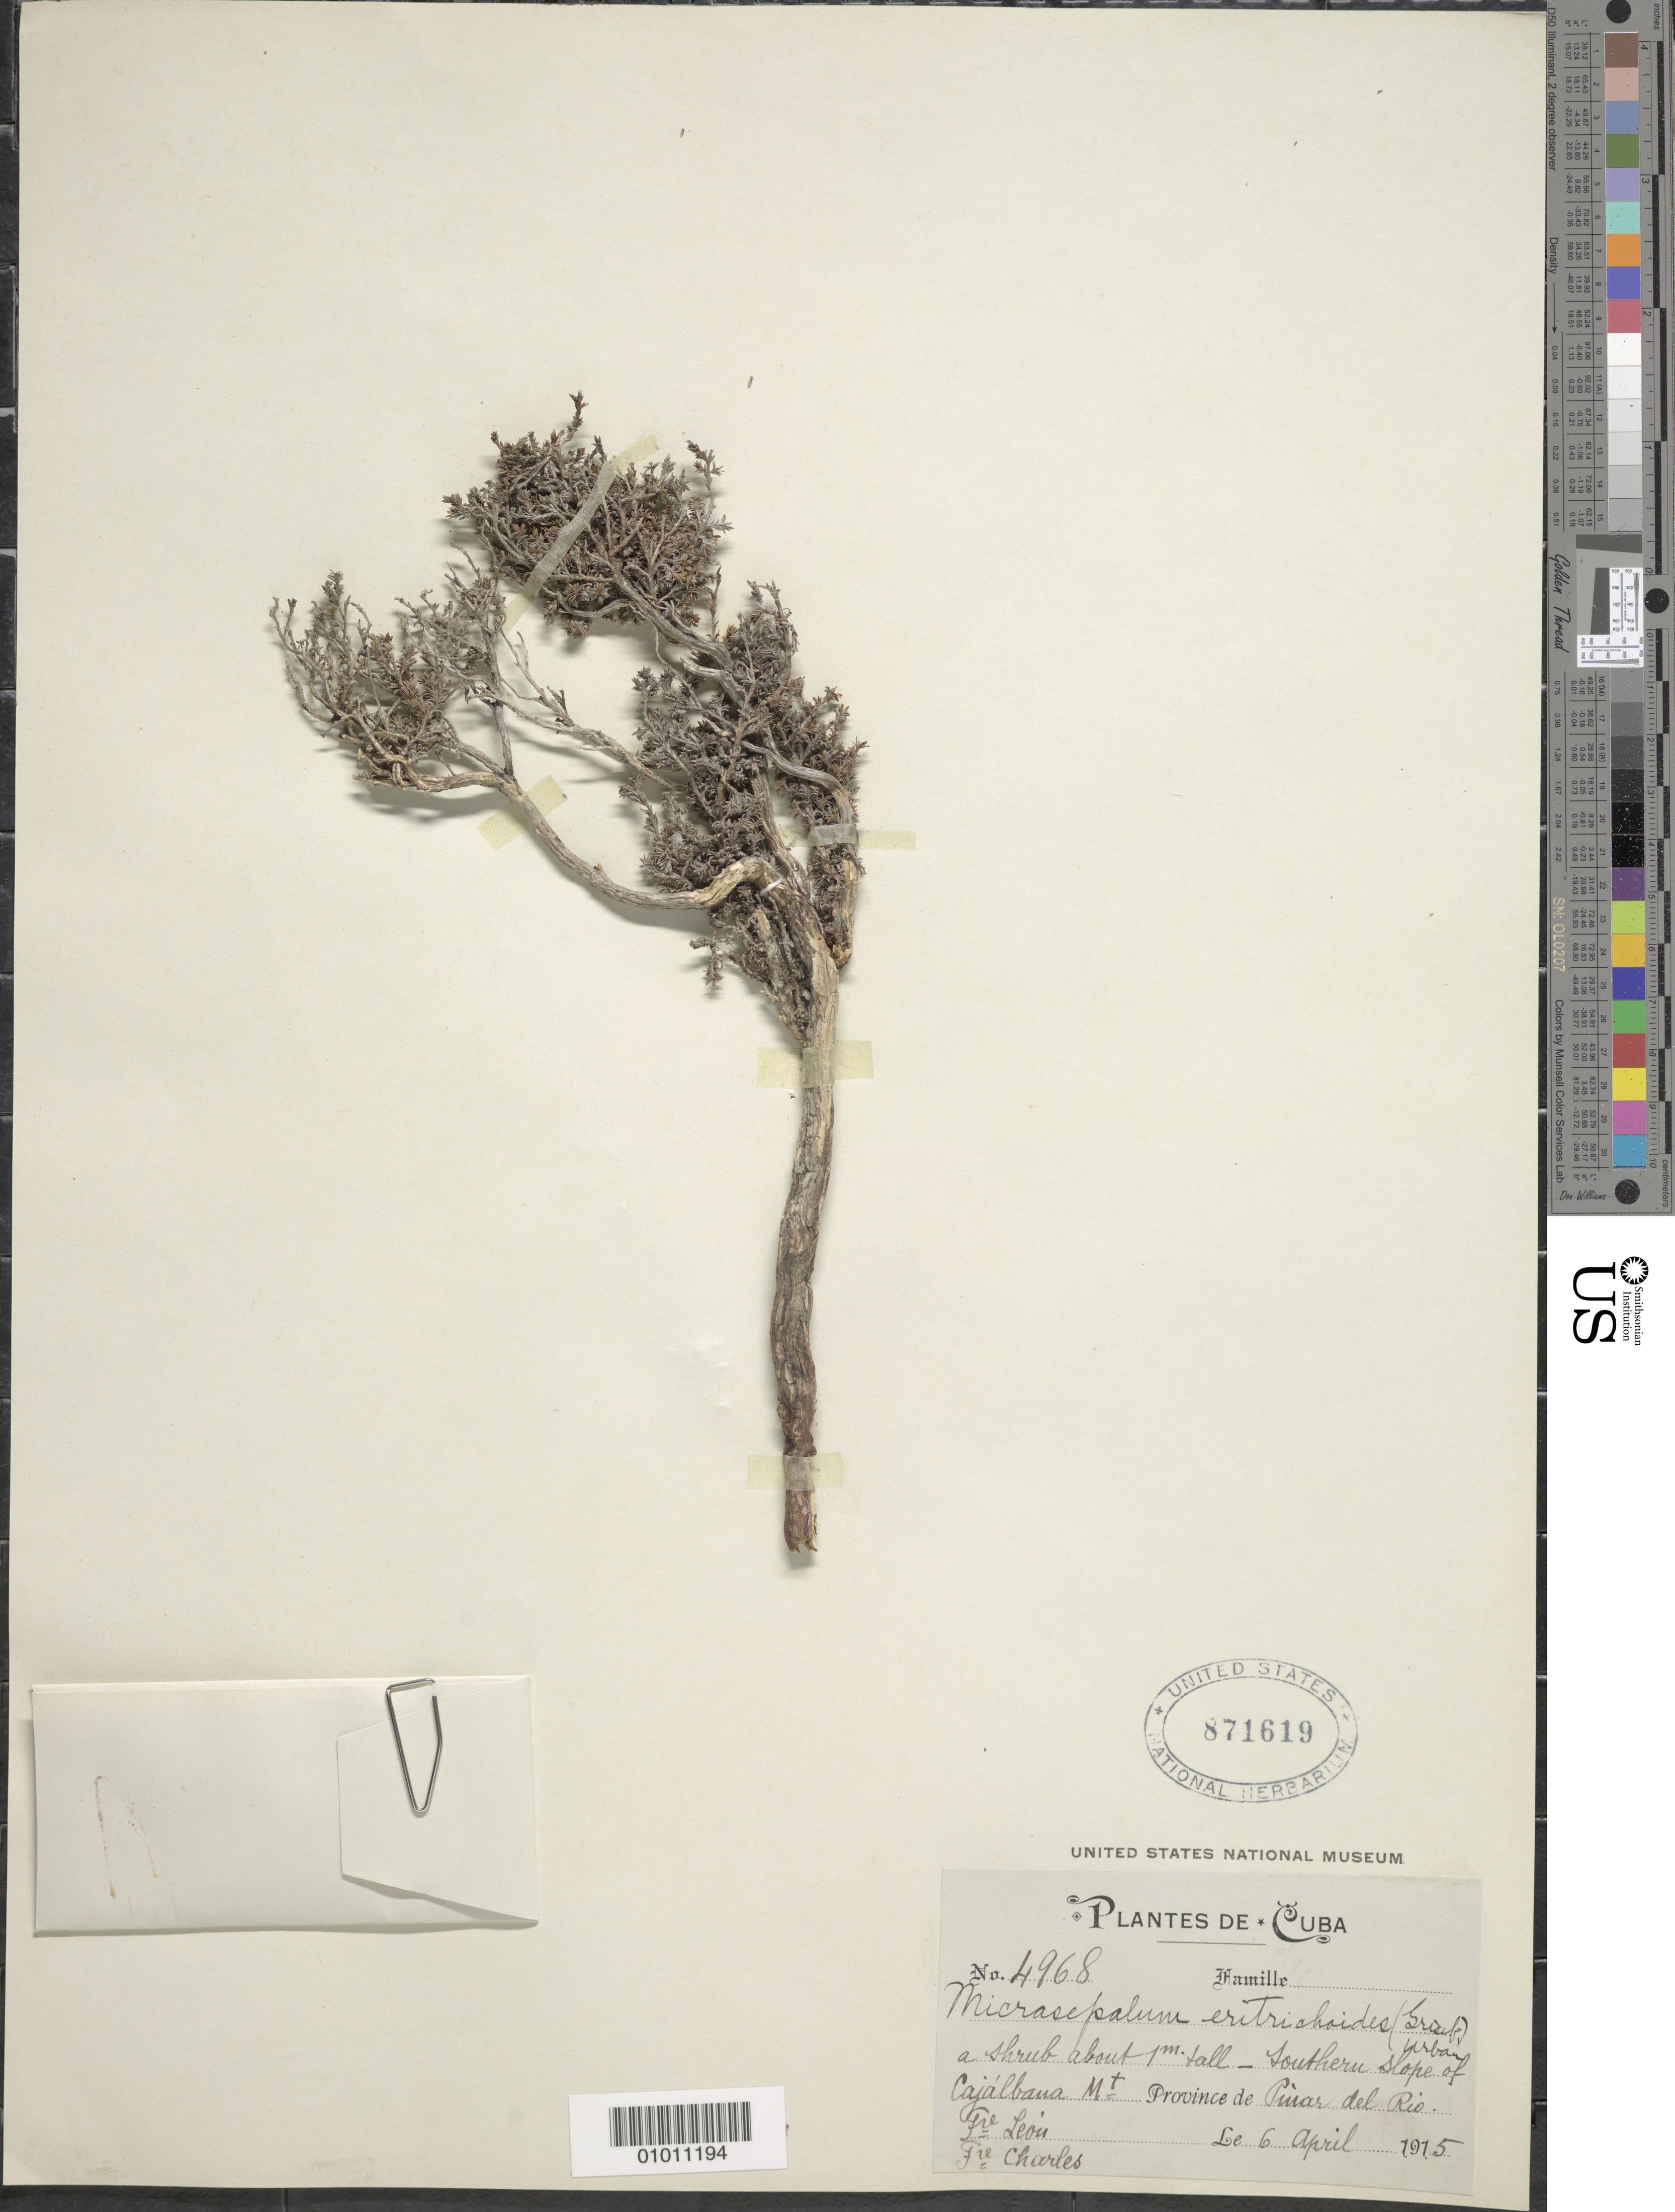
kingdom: Plantae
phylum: Tracheophyta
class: Magnoliopsida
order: Gentianales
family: Rubiaceae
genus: Micrasepalum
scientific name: Micrasepalum eritrichoides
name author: (C. Wright ex Griseb.) Urb.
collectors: Bro. León & B. Charles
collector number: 4968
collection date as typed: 06 Apr 1915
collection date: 1915-04-06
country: Cuba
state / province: Pinar del Rio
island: Cuba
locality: Southern slope of Cajalbana Mt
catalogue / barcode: US 871619